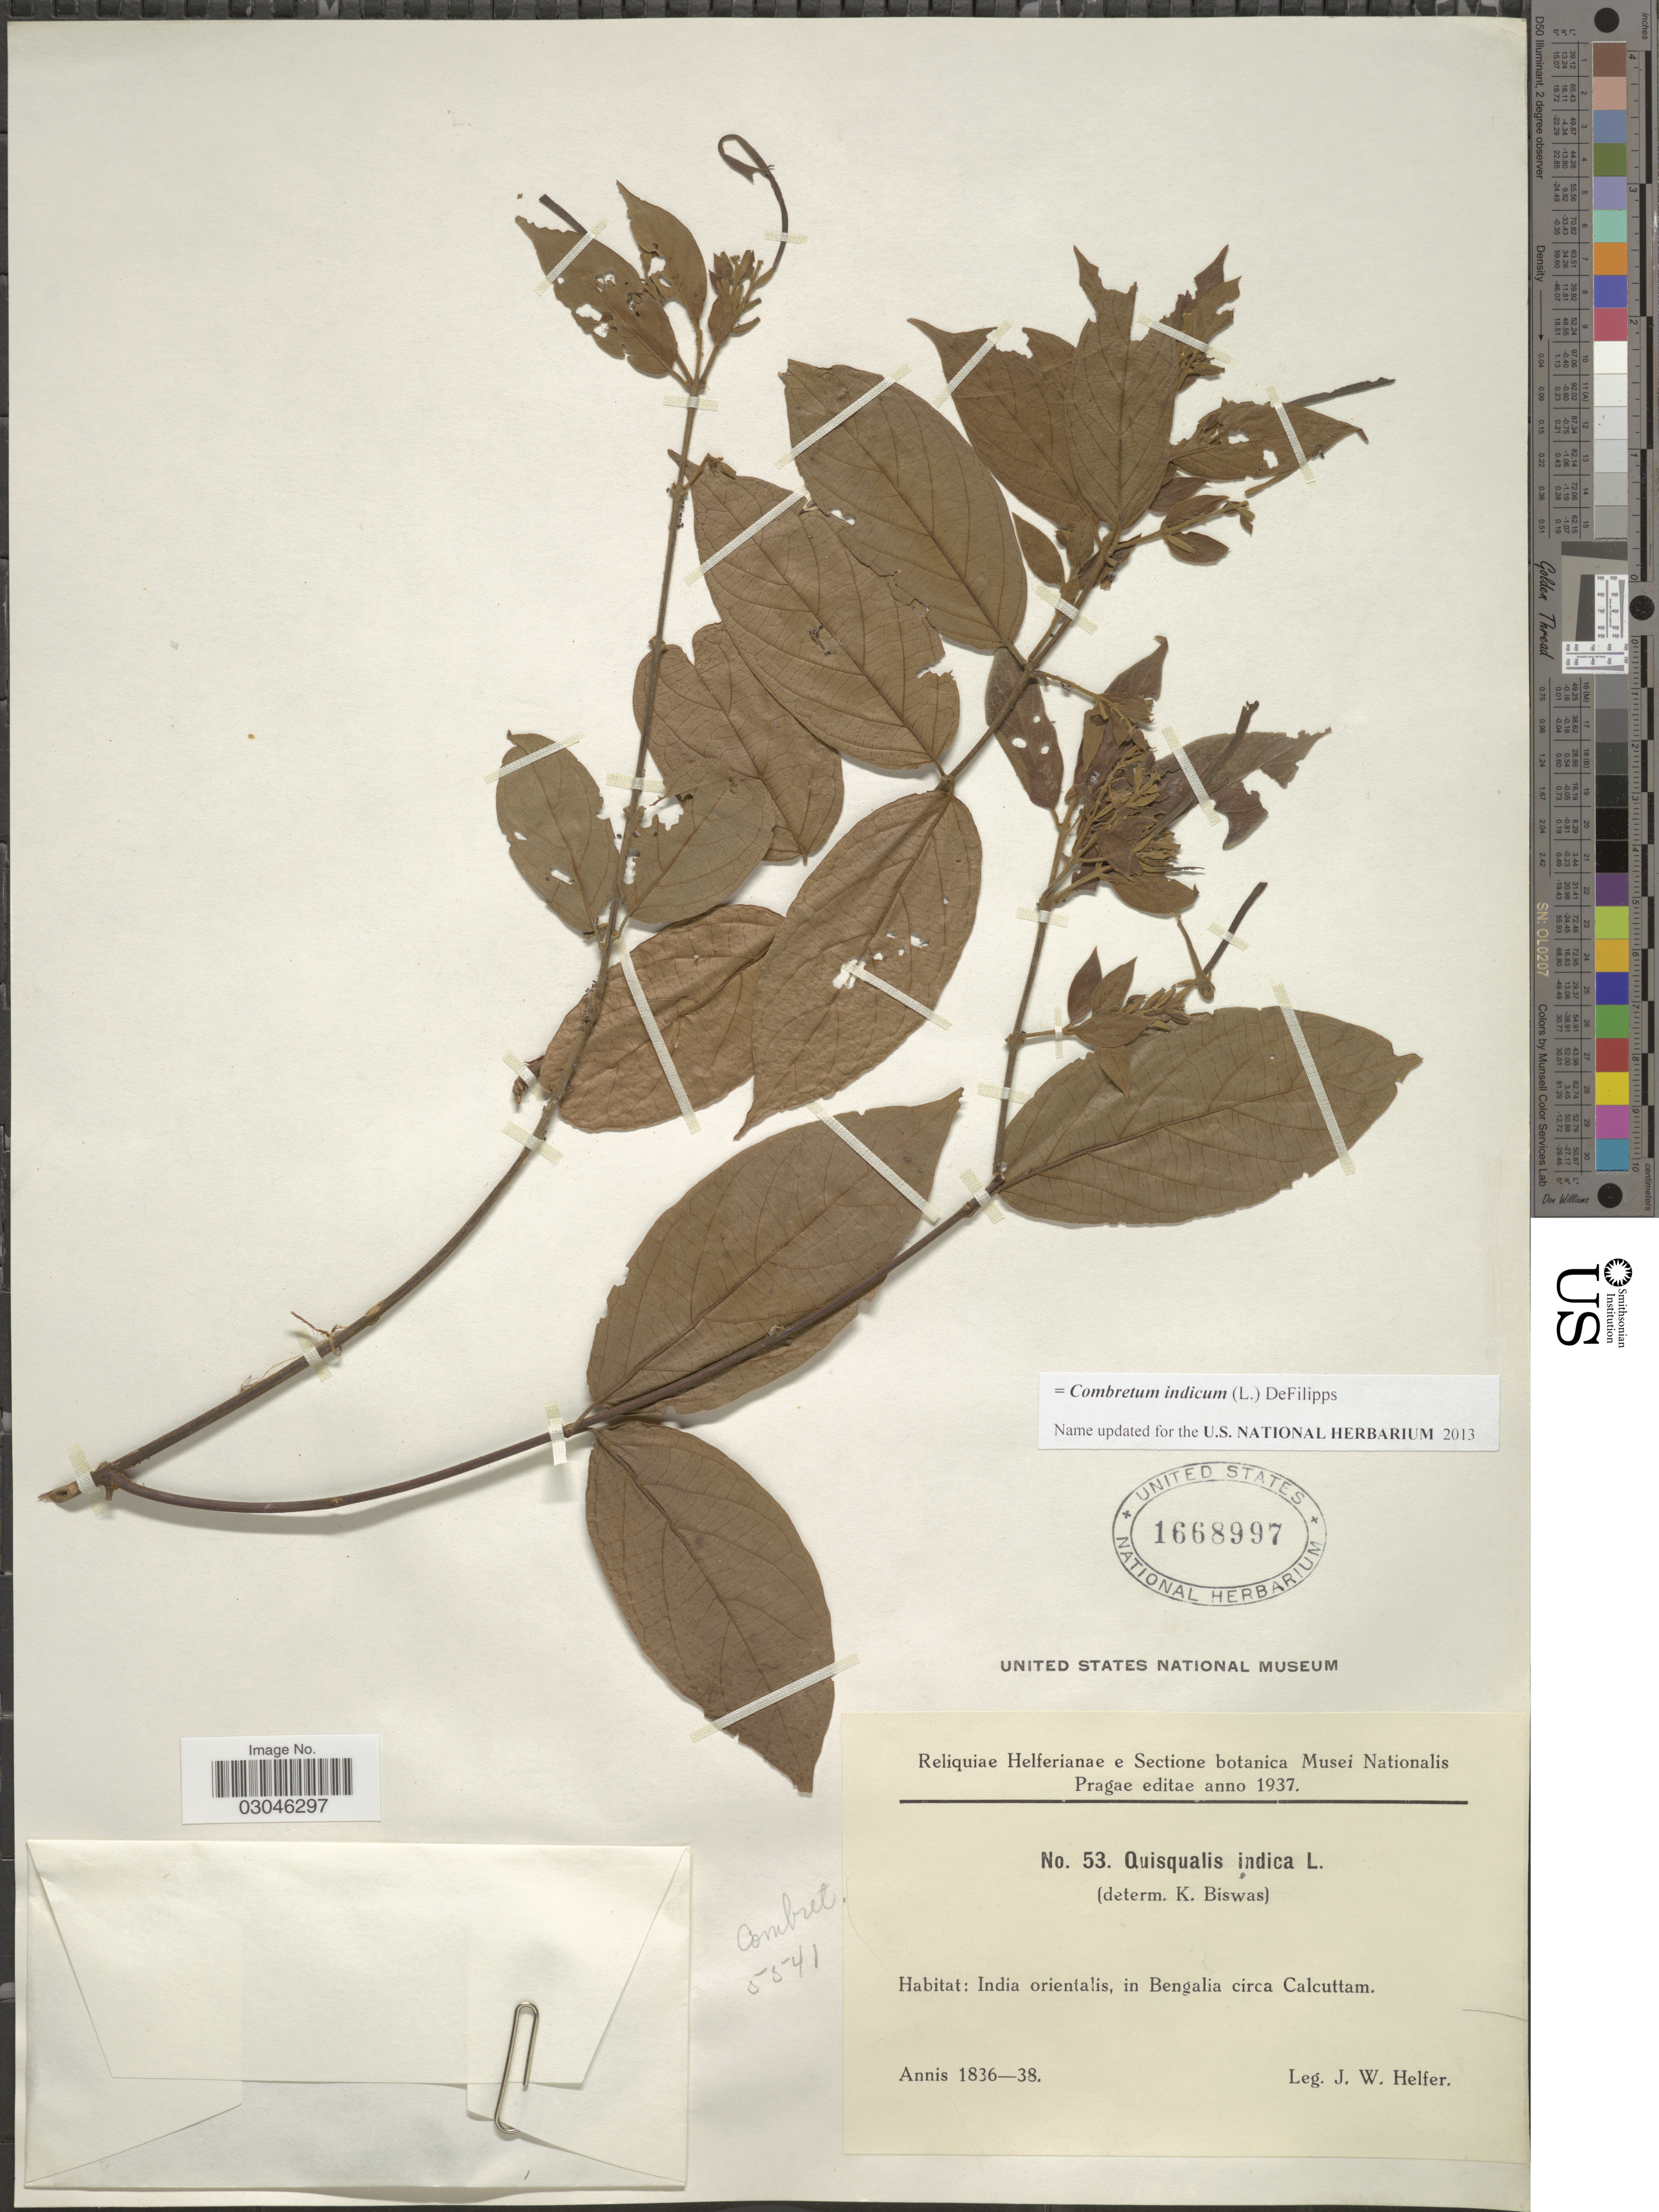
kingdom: Plantae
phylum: Tracheophyta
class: Magnoliopsida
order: Myrtales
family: Combretaceae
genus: Combretum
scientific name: Combretum indicum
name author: (L.) DeFilipps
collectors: J. W. Helfer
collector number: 53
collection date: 1836/1838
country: India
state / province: West Bengal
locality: India orientalis, in Bengalia circa Calcuttam.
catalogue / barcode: US 1668997